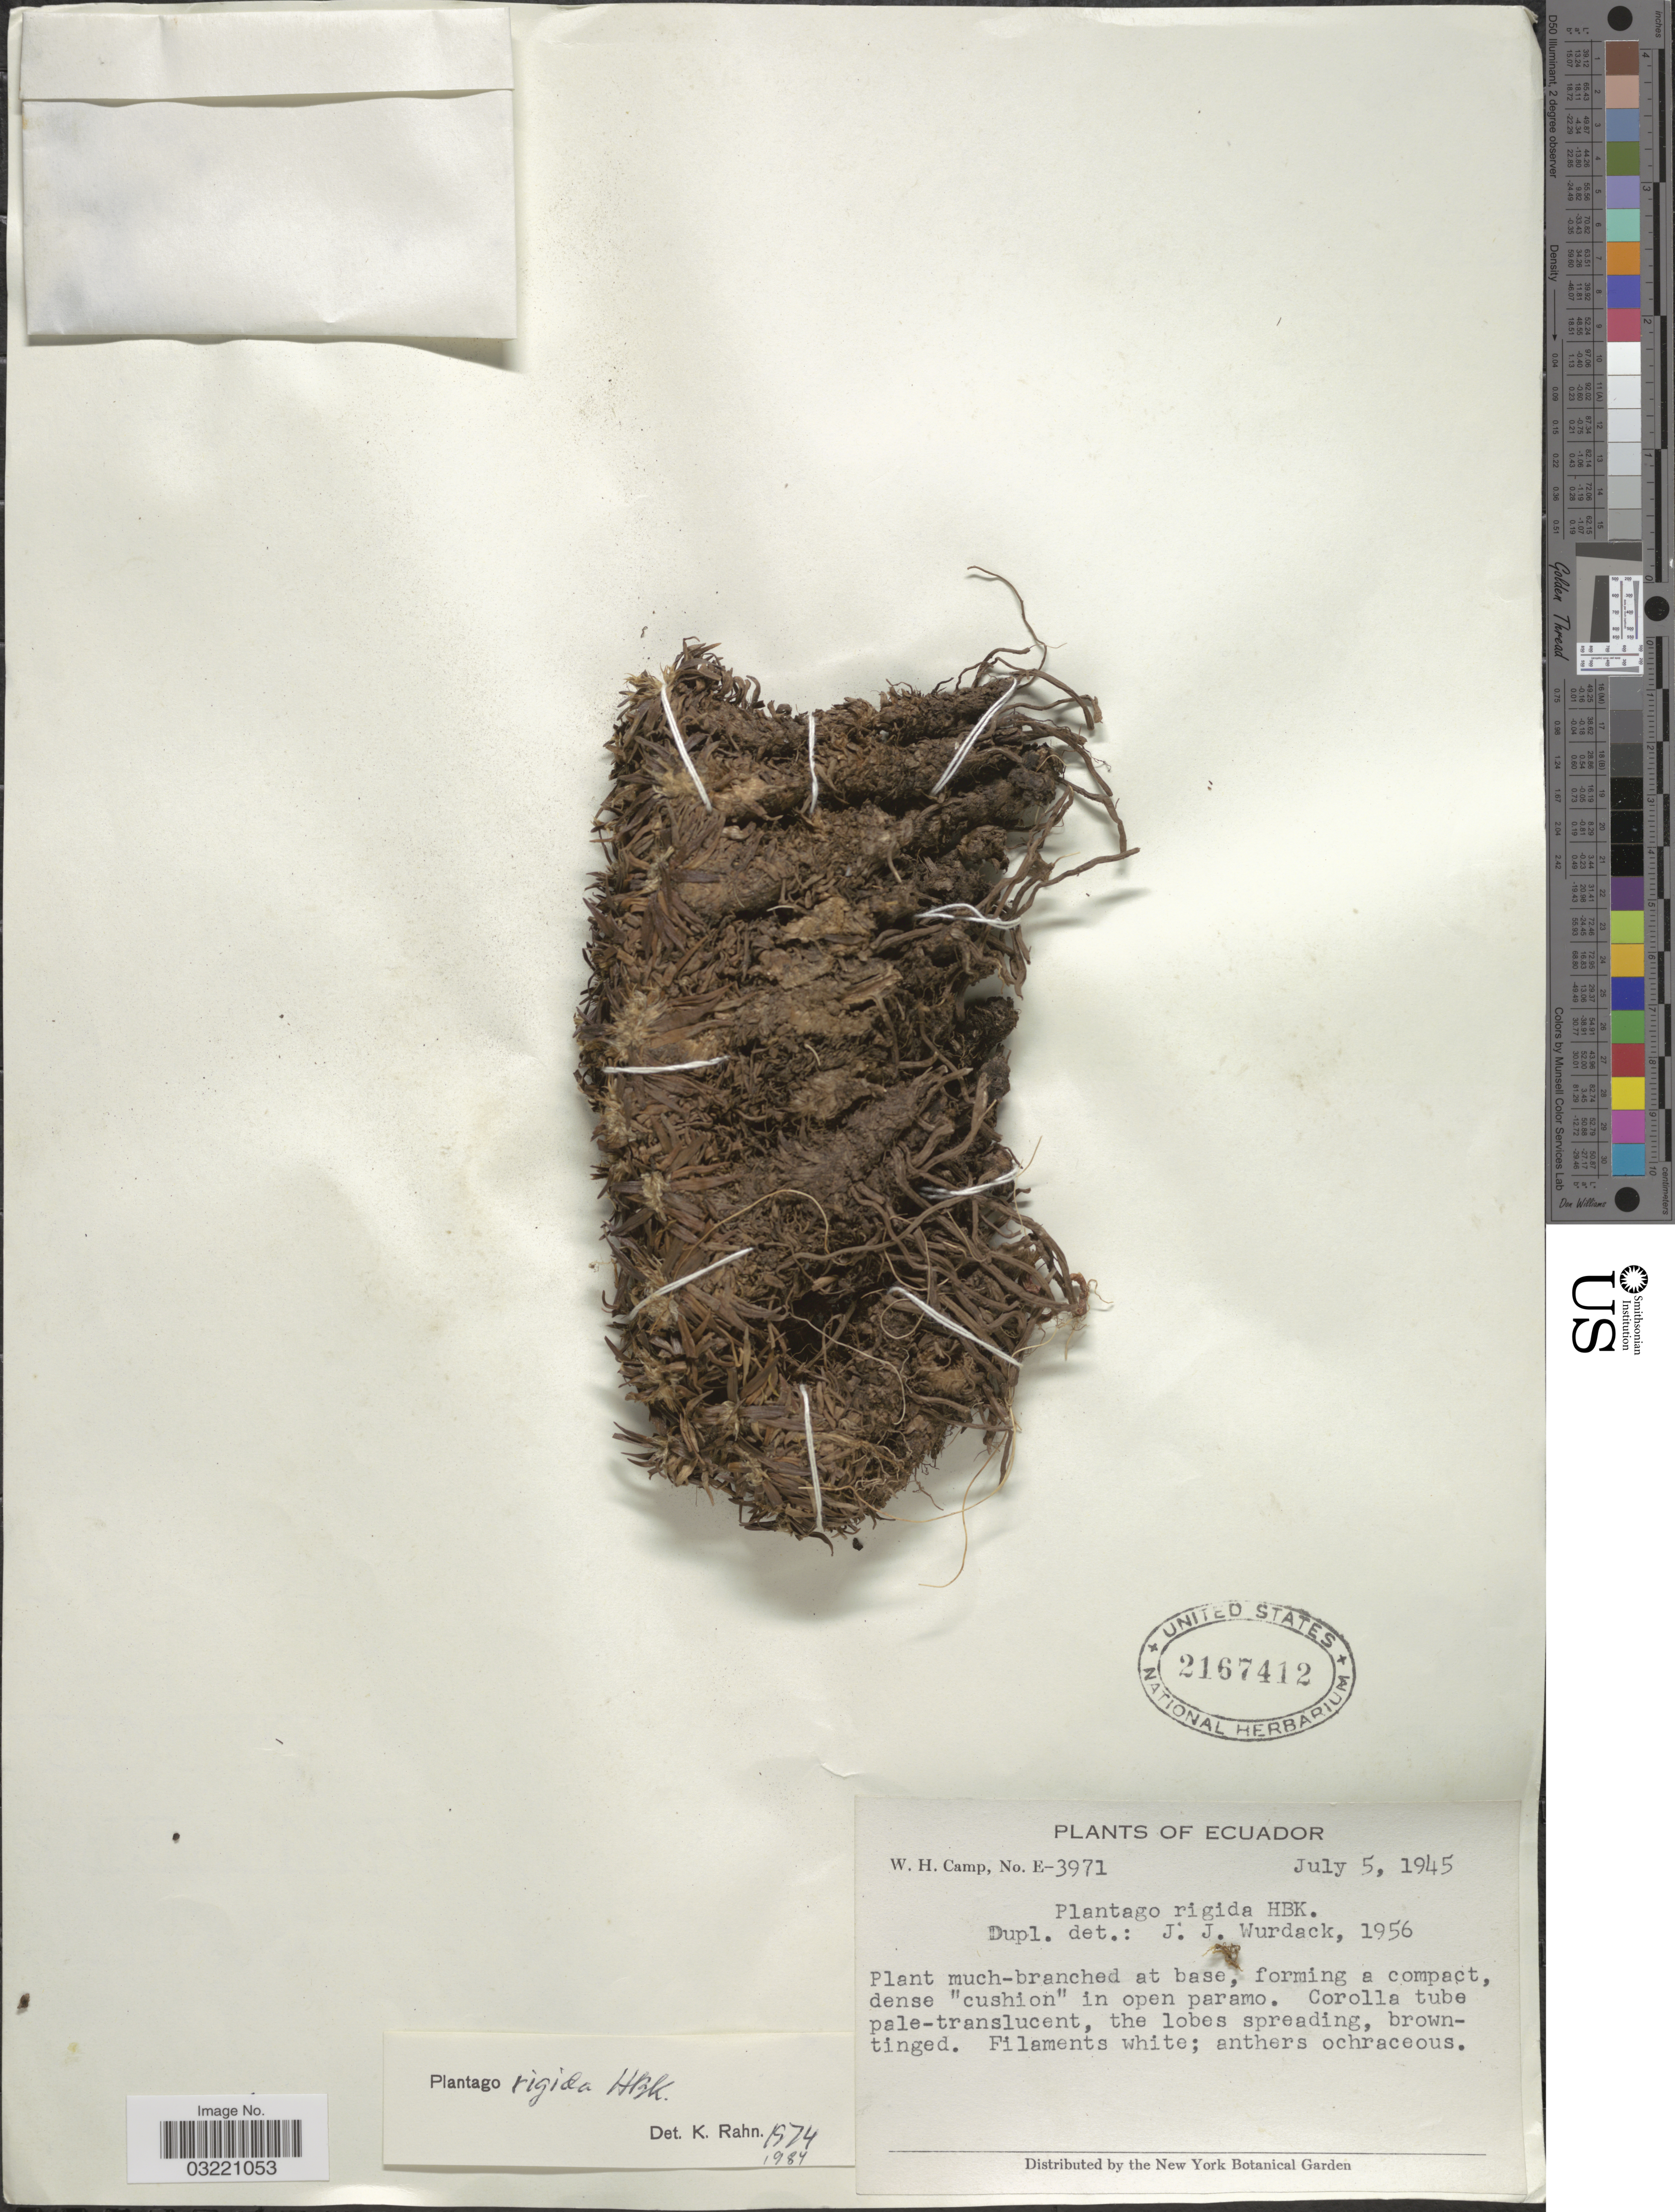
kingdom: Plantae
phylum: Tracheophyta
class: Magnoliopsida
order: Lamiales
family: Plantaginaceae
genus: Plantago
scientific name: Plantago rigida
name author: Kunth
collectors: W. H. Camp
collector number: E-3971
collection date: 1945-07-05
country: Ecuador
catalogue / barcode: US 2167412